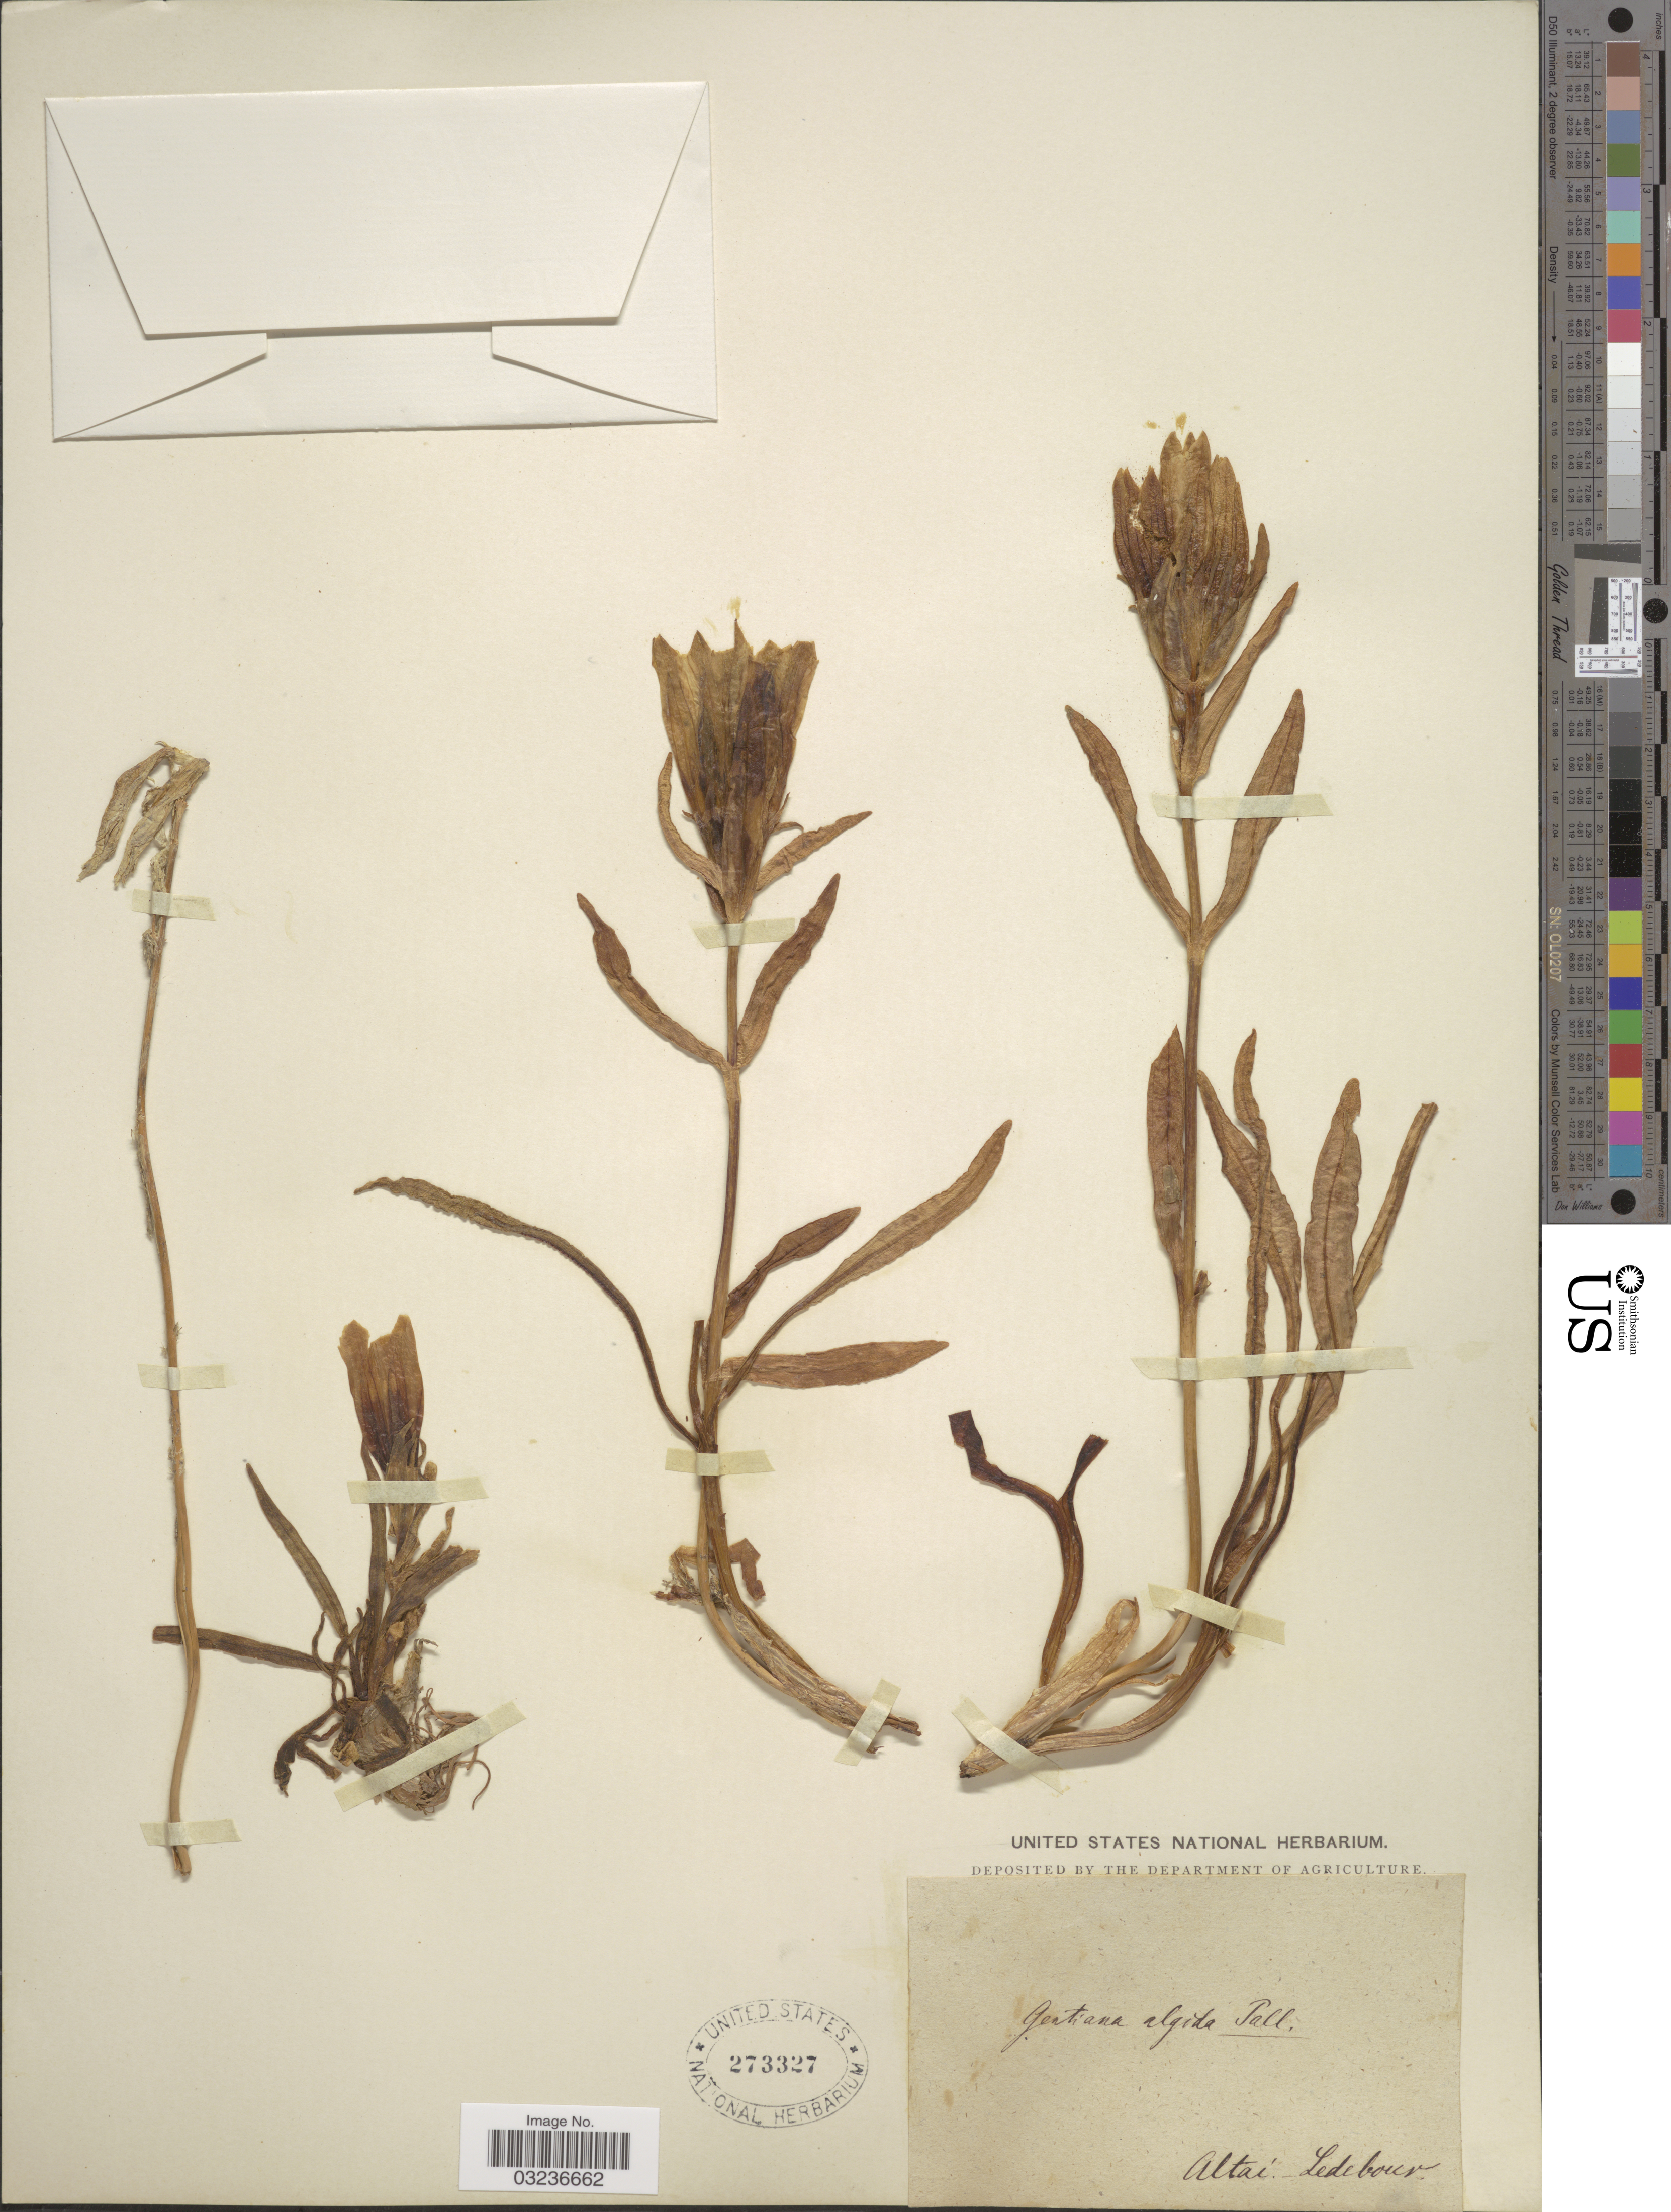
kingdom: Plantae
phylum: Tracheophyta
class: Magnoliopsida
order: Gentianales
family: Gentianaceae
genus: Gentiana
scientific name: Gentiana frigida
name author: Haenke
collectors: Ledebour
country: Russian Federation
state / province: Altai Republic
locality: Altai.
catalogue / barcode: US 273327